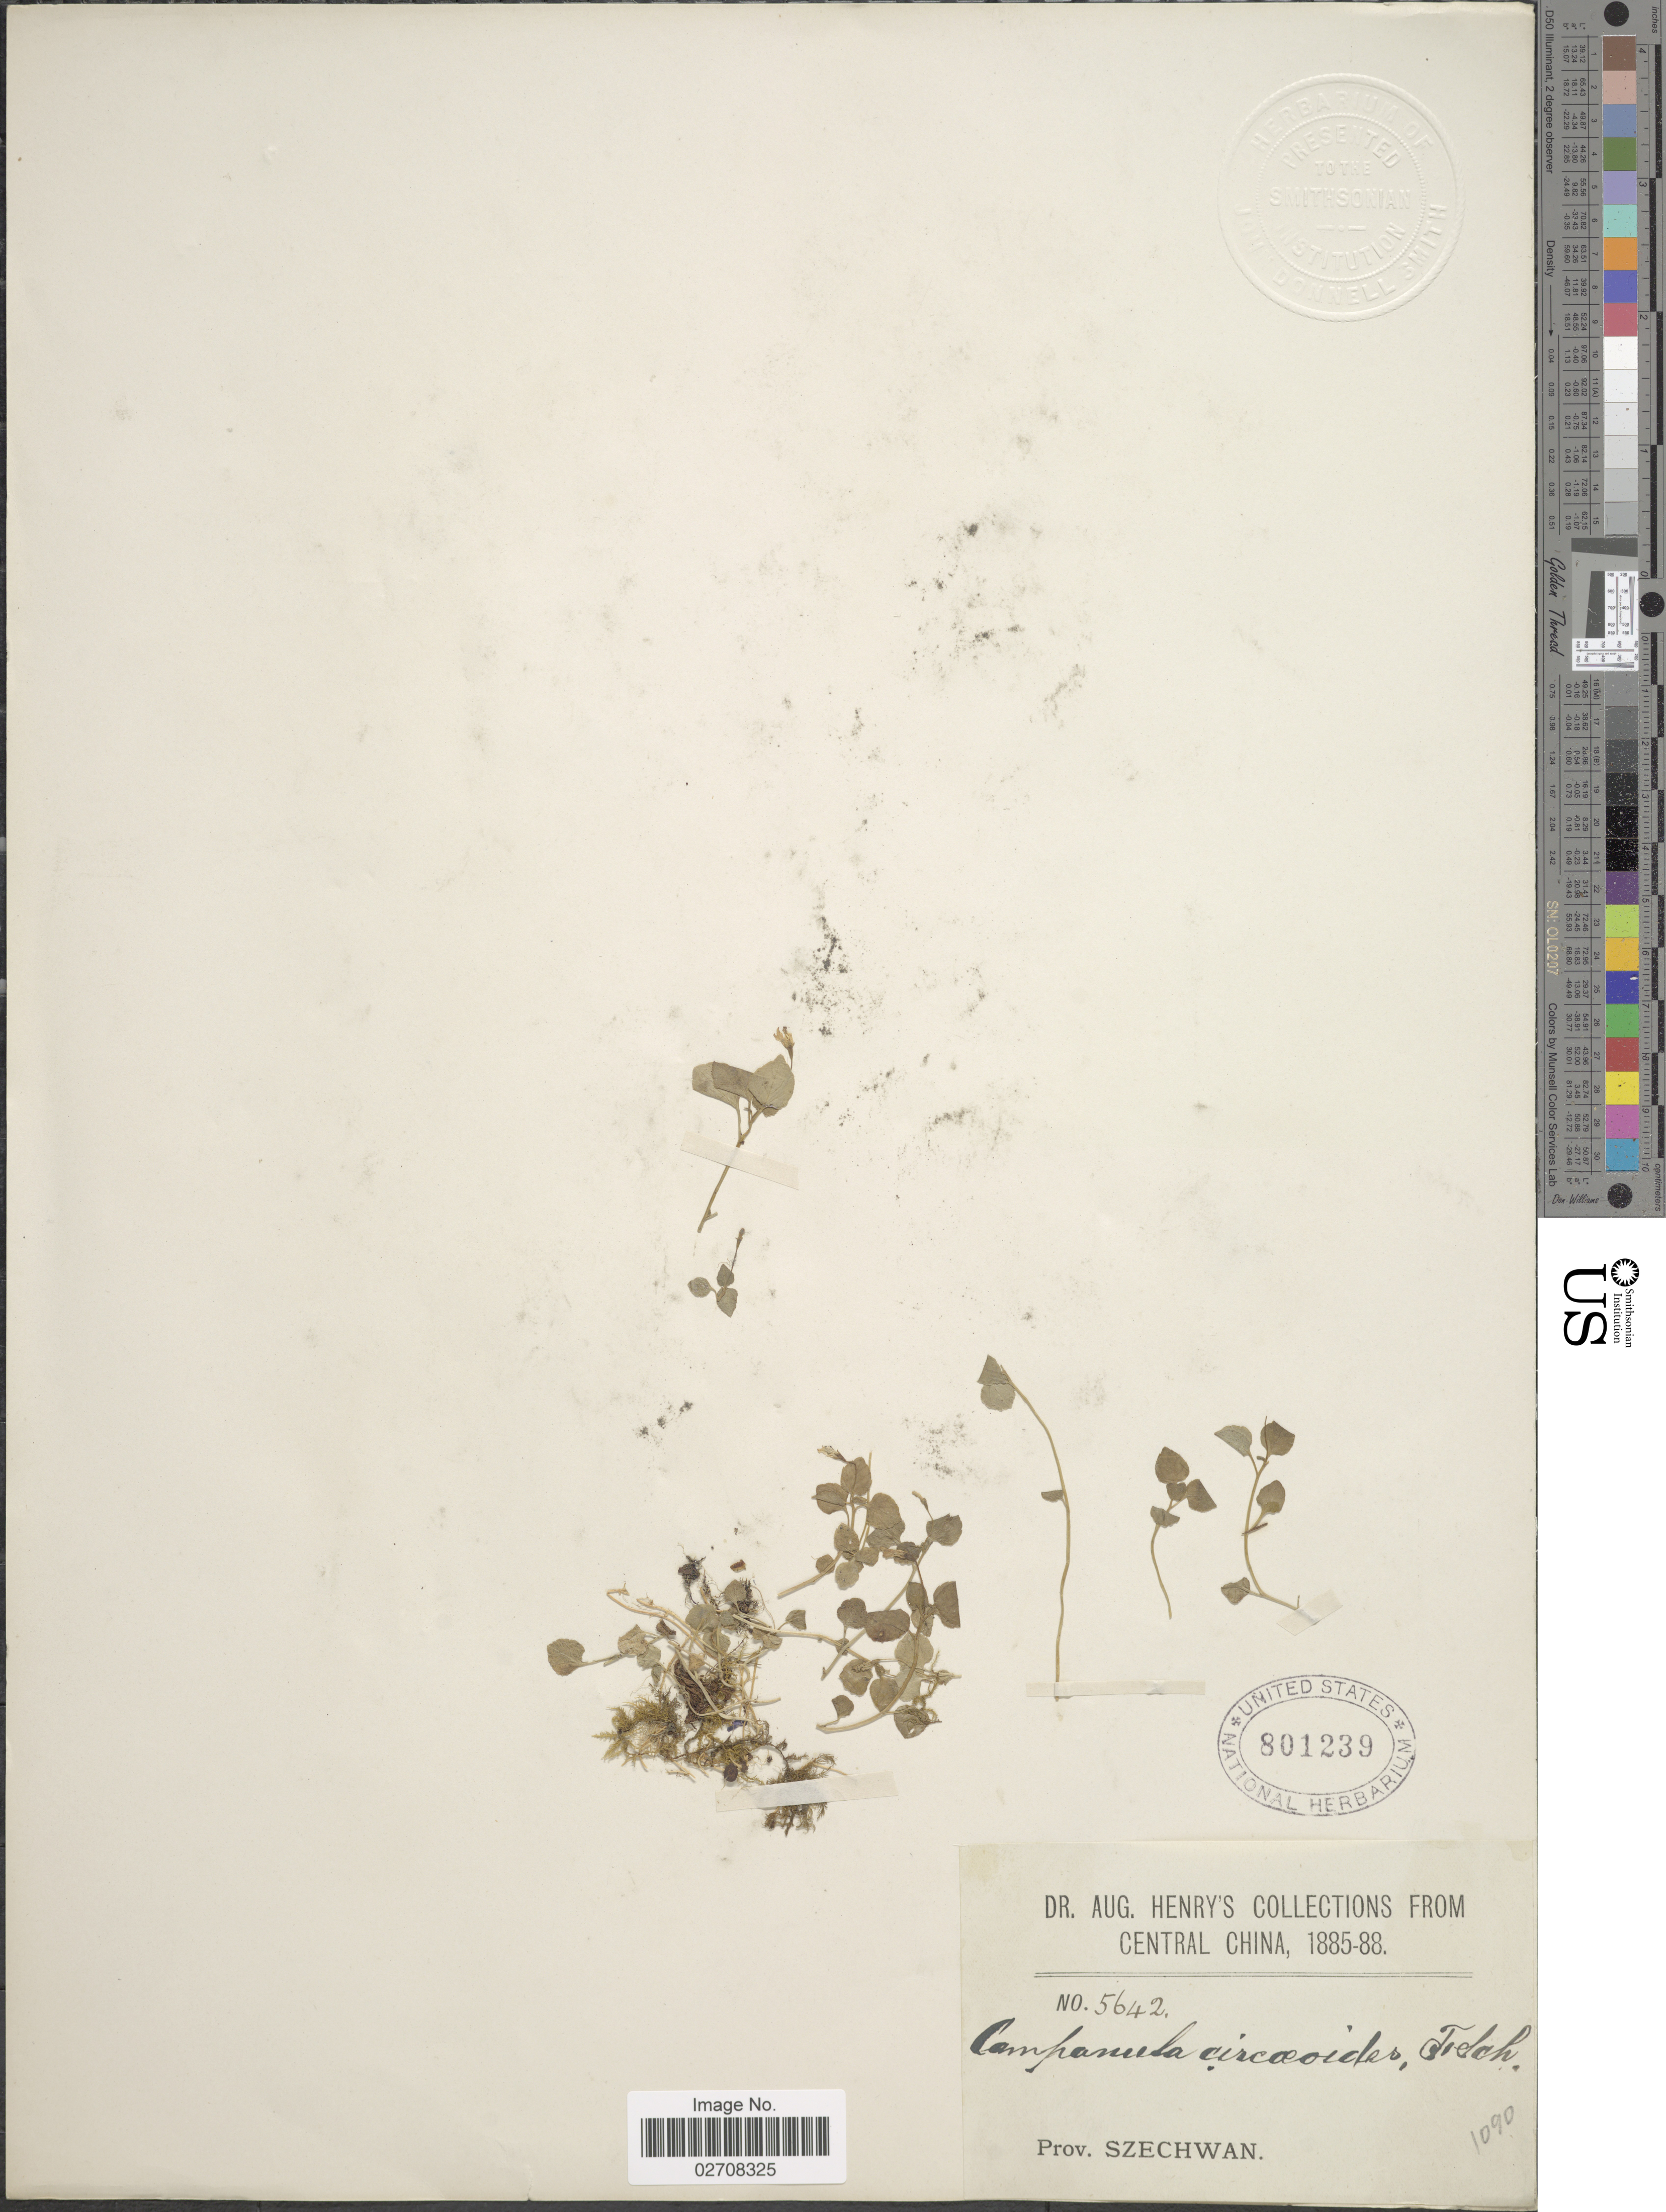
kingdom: Plantae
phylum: Tracheophyta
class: Magnoliopsida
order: Asterales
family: Campanulaceae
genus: Campanula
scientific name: Campanula circaeoides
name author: F. Schmidt ex Miq.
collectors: A. Henry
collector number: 5642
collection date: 1885/1888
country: China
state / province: Sichuan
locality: Central China. Prov. Szewchwan.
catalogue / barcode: US 801239